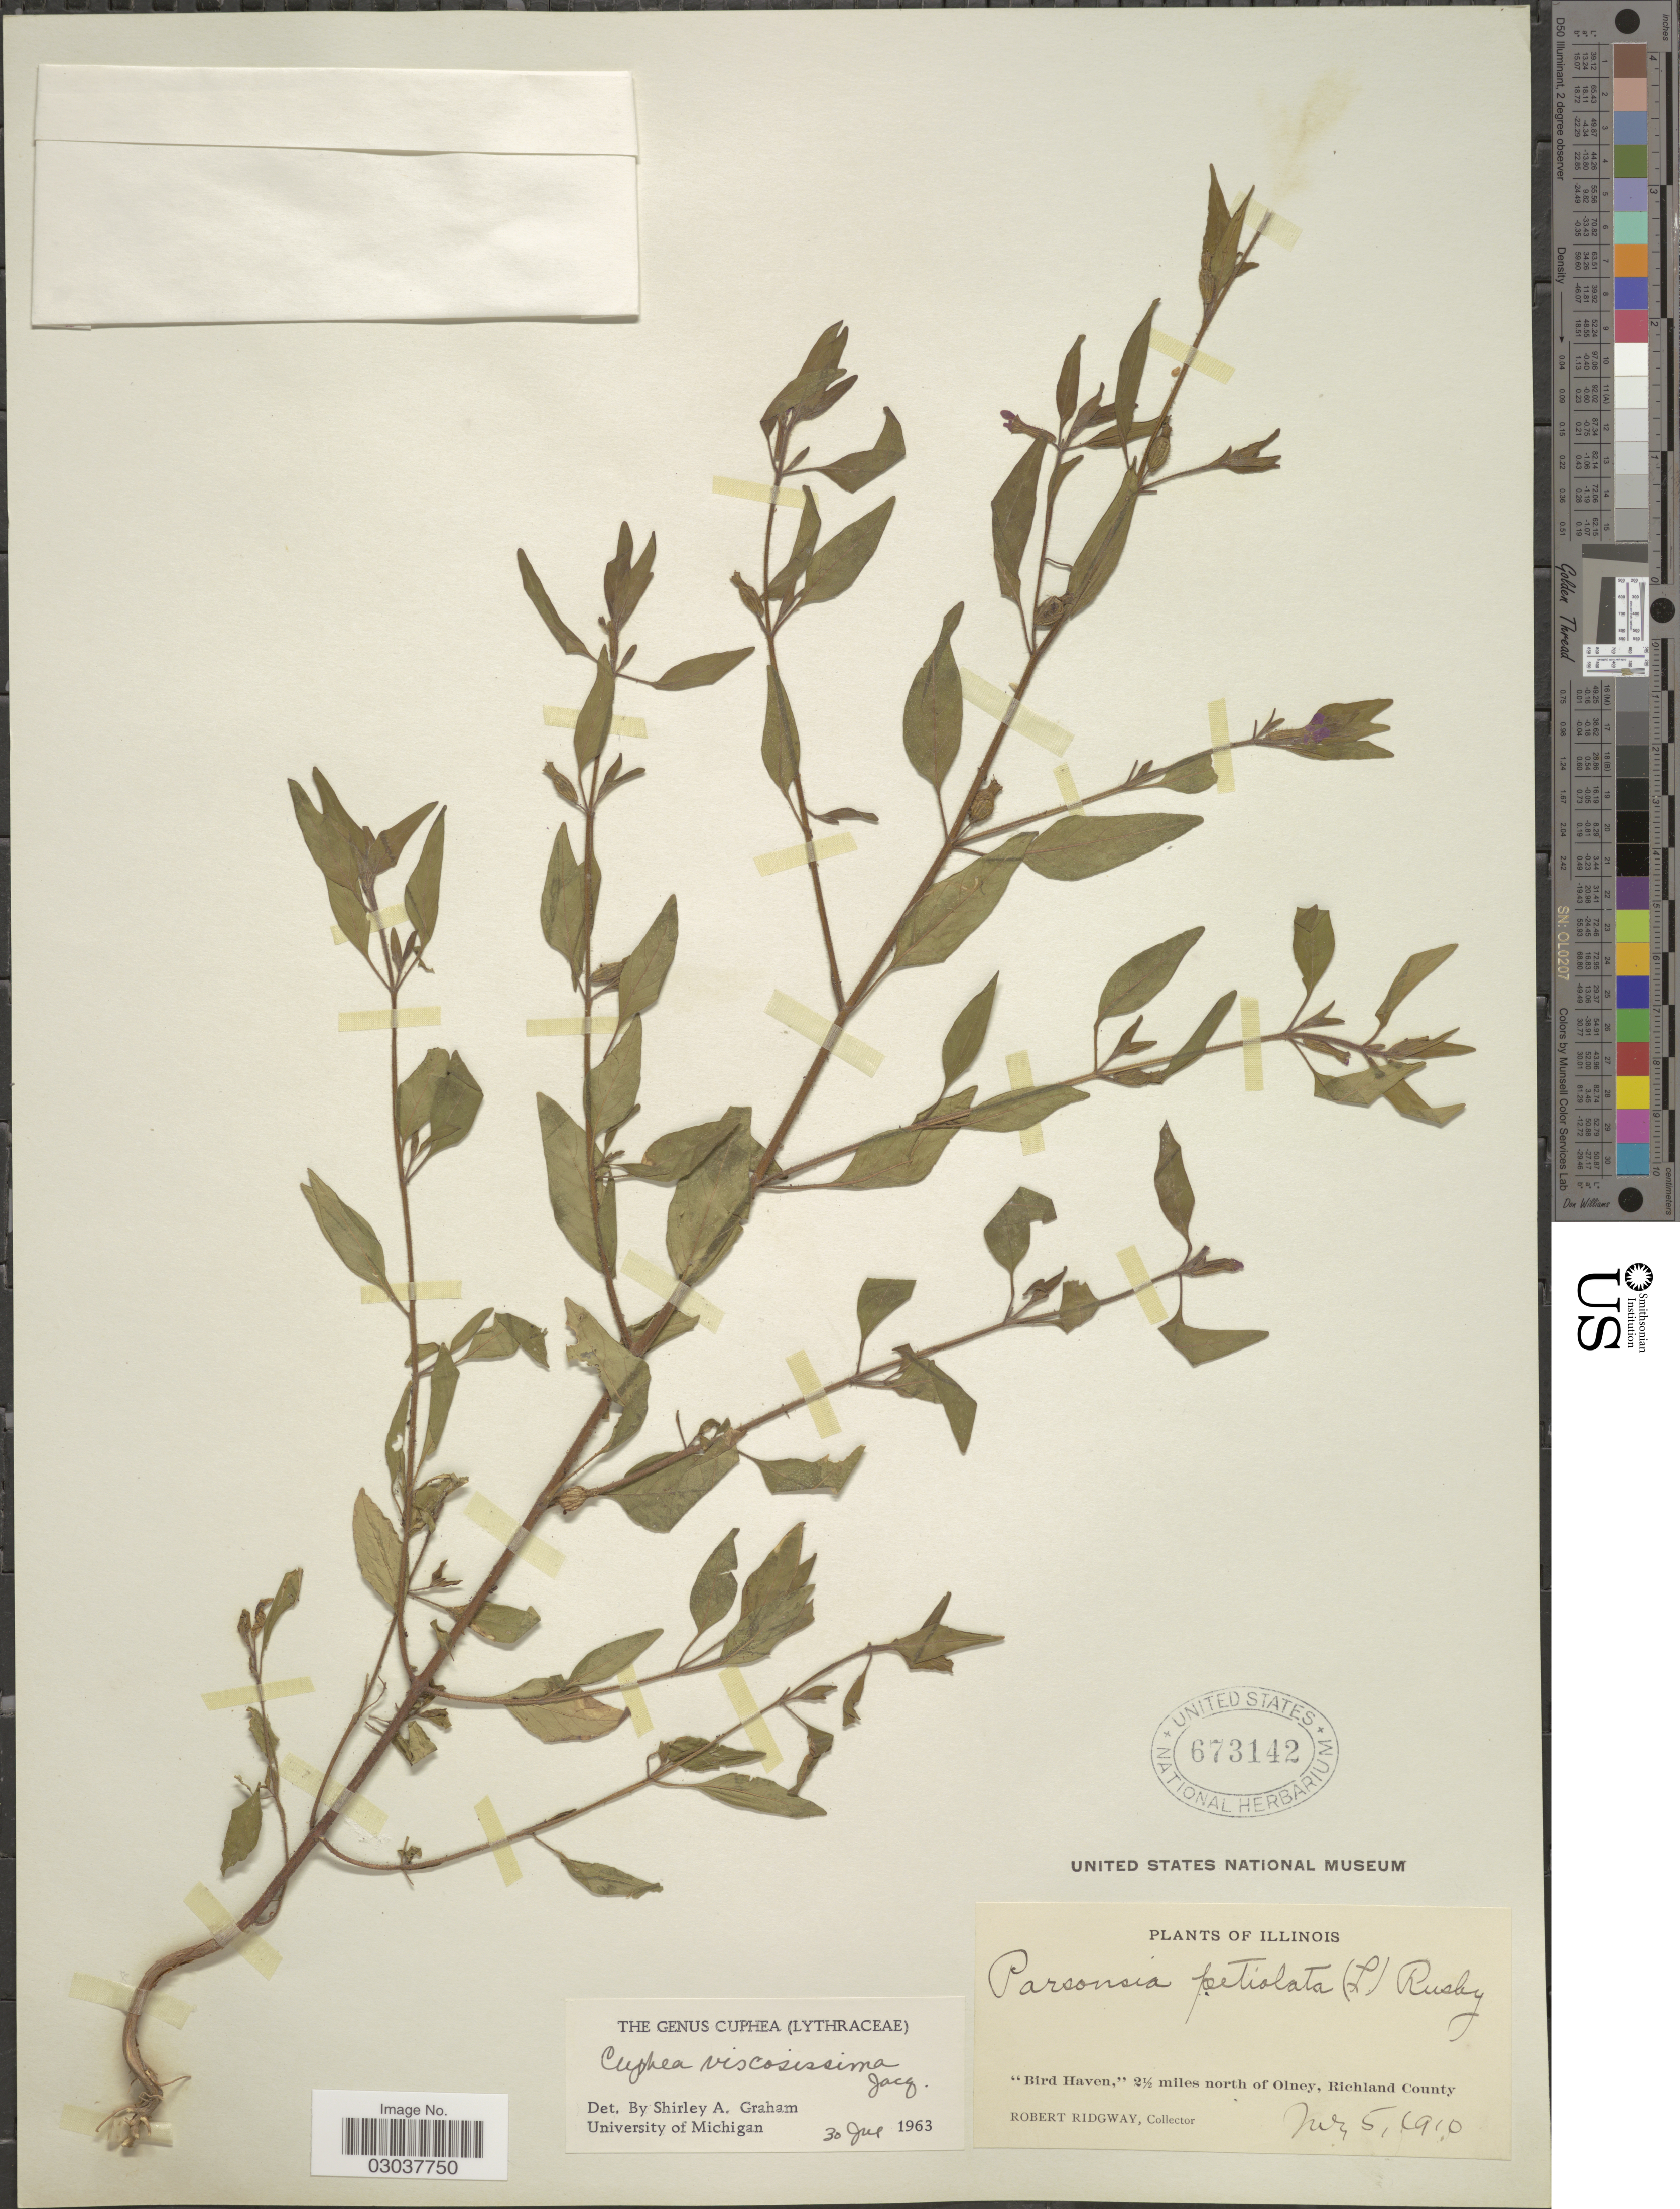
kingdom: Plantae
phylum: Tracheophyta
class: Magnoliopsida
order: Myrtales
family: Lythraceae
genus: Cuphea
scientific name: Cuphea viscosissima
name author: Jacq.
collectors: R. Ridgway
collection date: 1910-11-05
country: United States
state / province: Illinois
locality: Bird Haven,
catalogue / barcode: US 673142